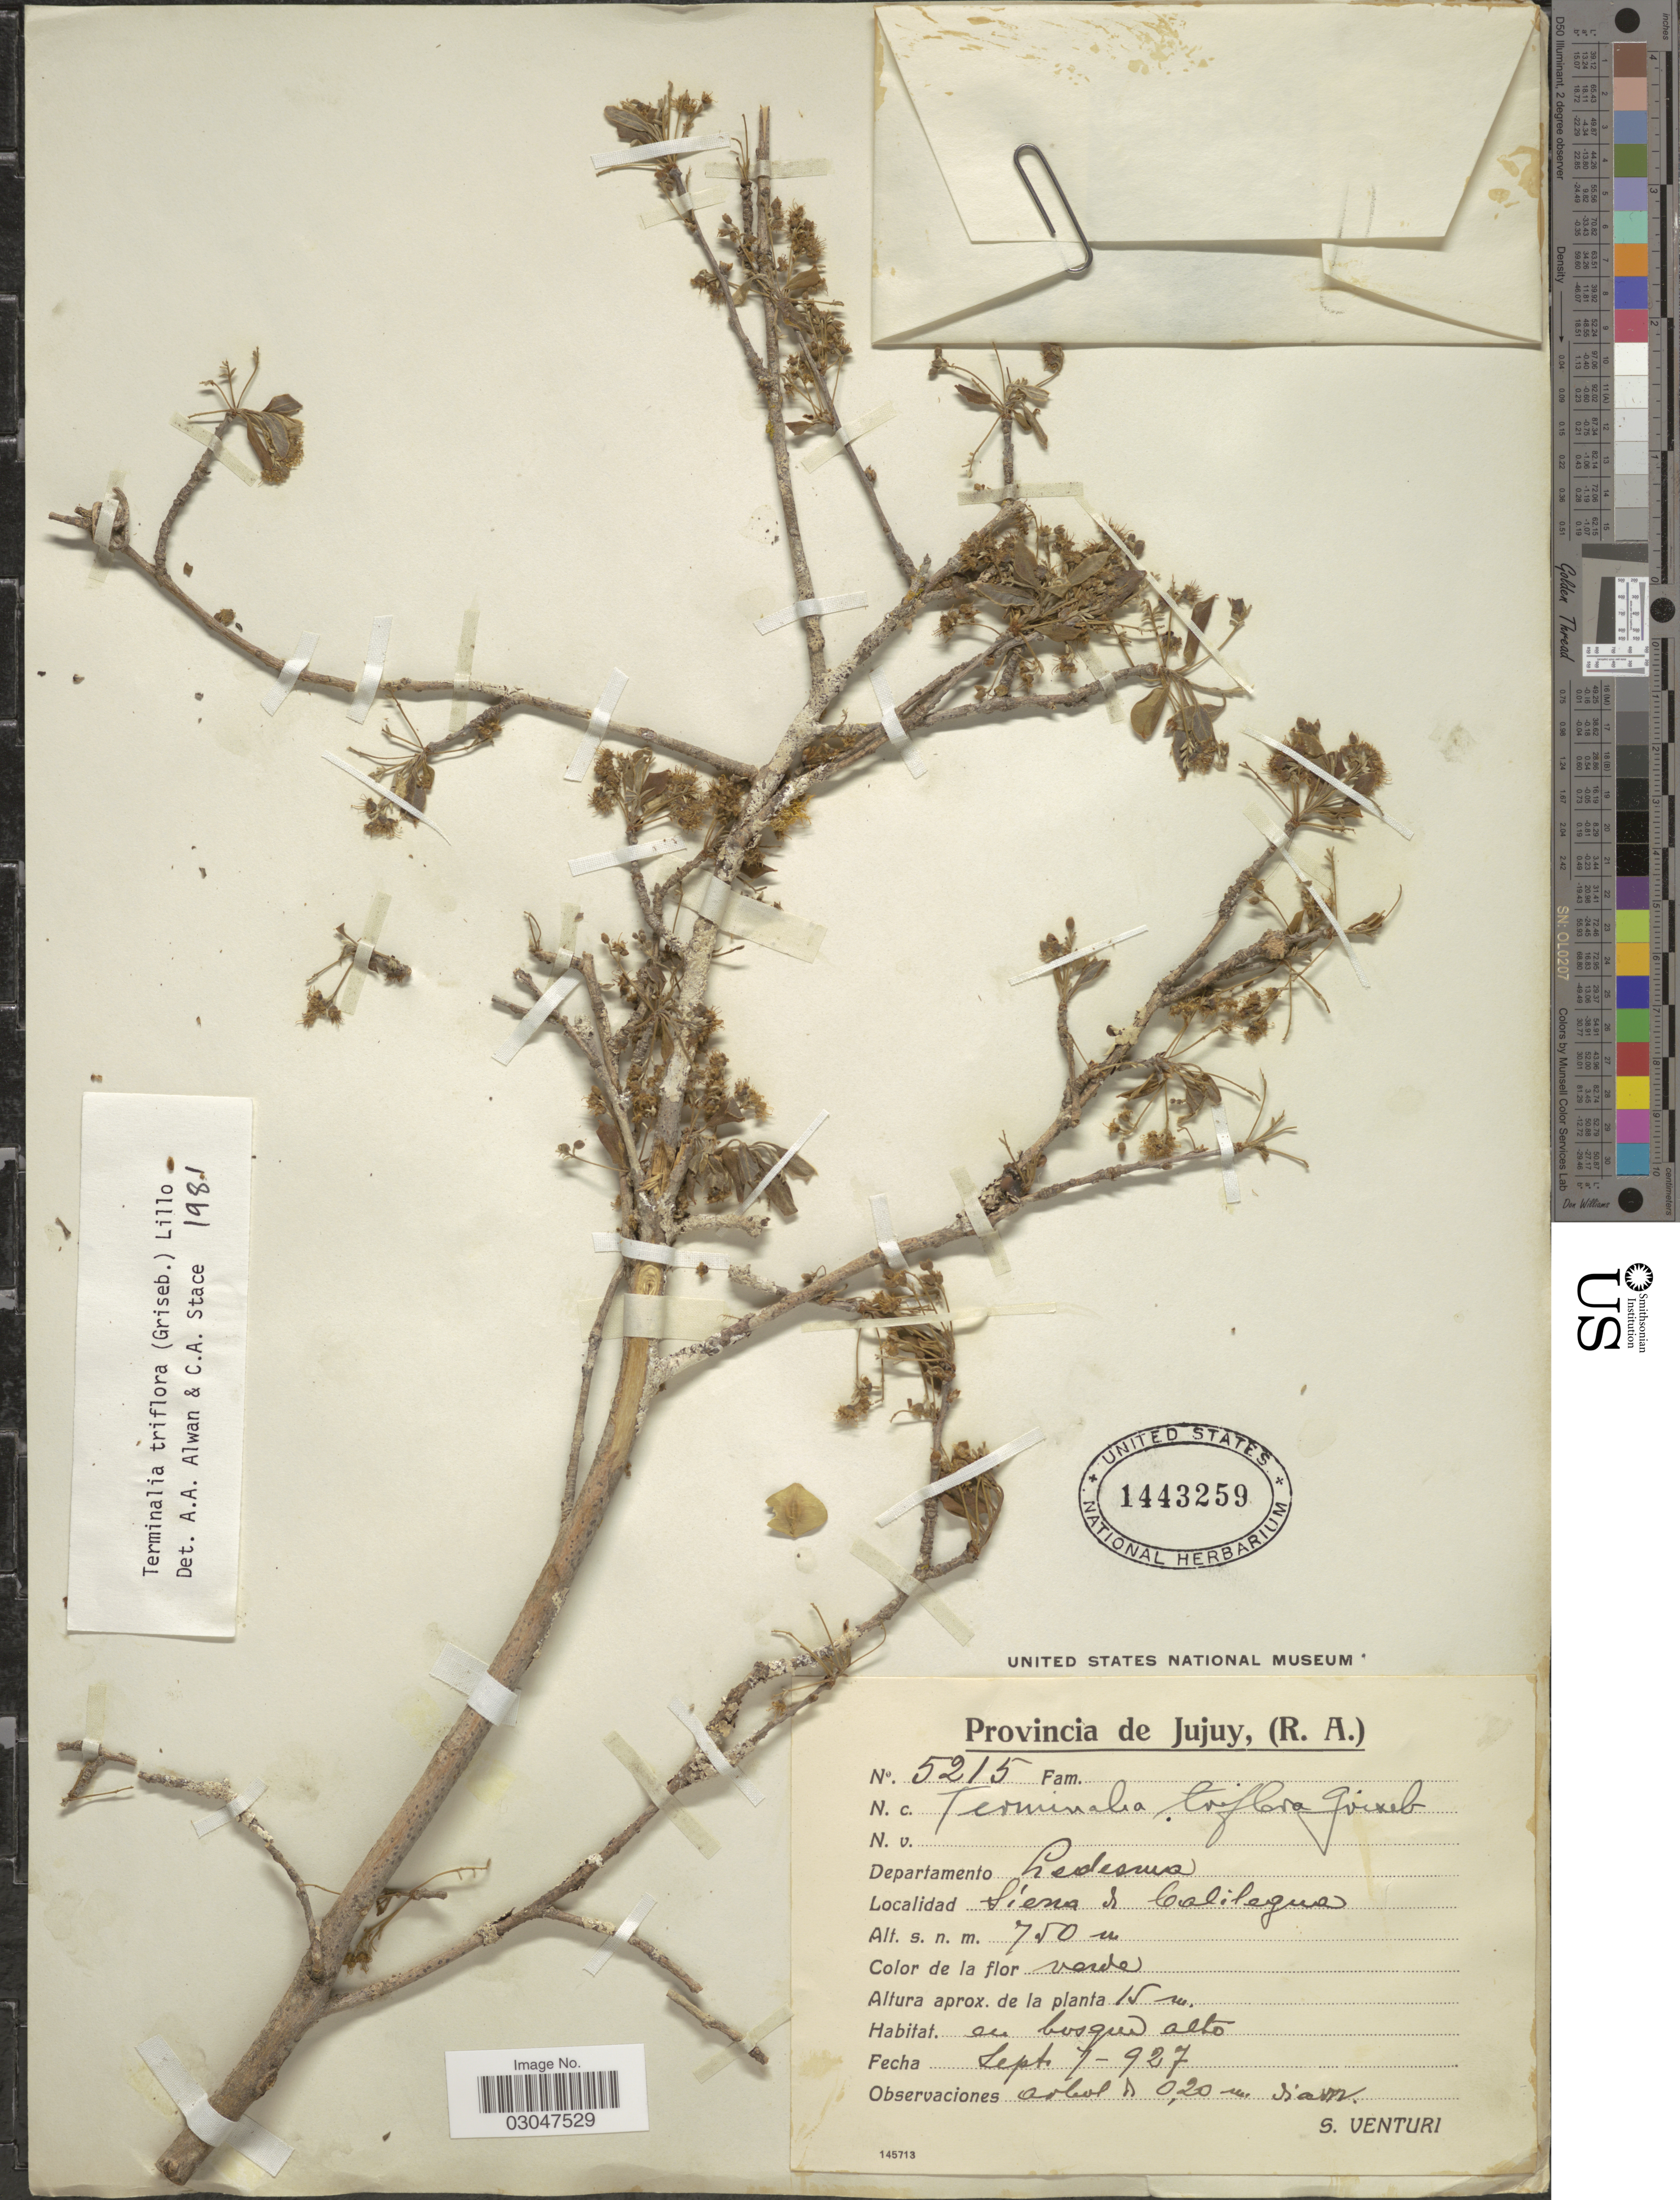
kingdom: Plantae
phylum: Tracheophyta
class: Magnoliopsida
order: Myrtales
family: Combretaceae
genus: Terminalia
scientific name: Terminalia triflora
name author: (Griseb.) Lillo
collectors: S. Venturi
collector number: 5215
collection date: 1927-09-07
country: Argentina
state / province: Jujuy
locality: Departamento Ledesma. Sierra de Calilegua.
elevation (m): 750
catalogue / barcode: US 1443259